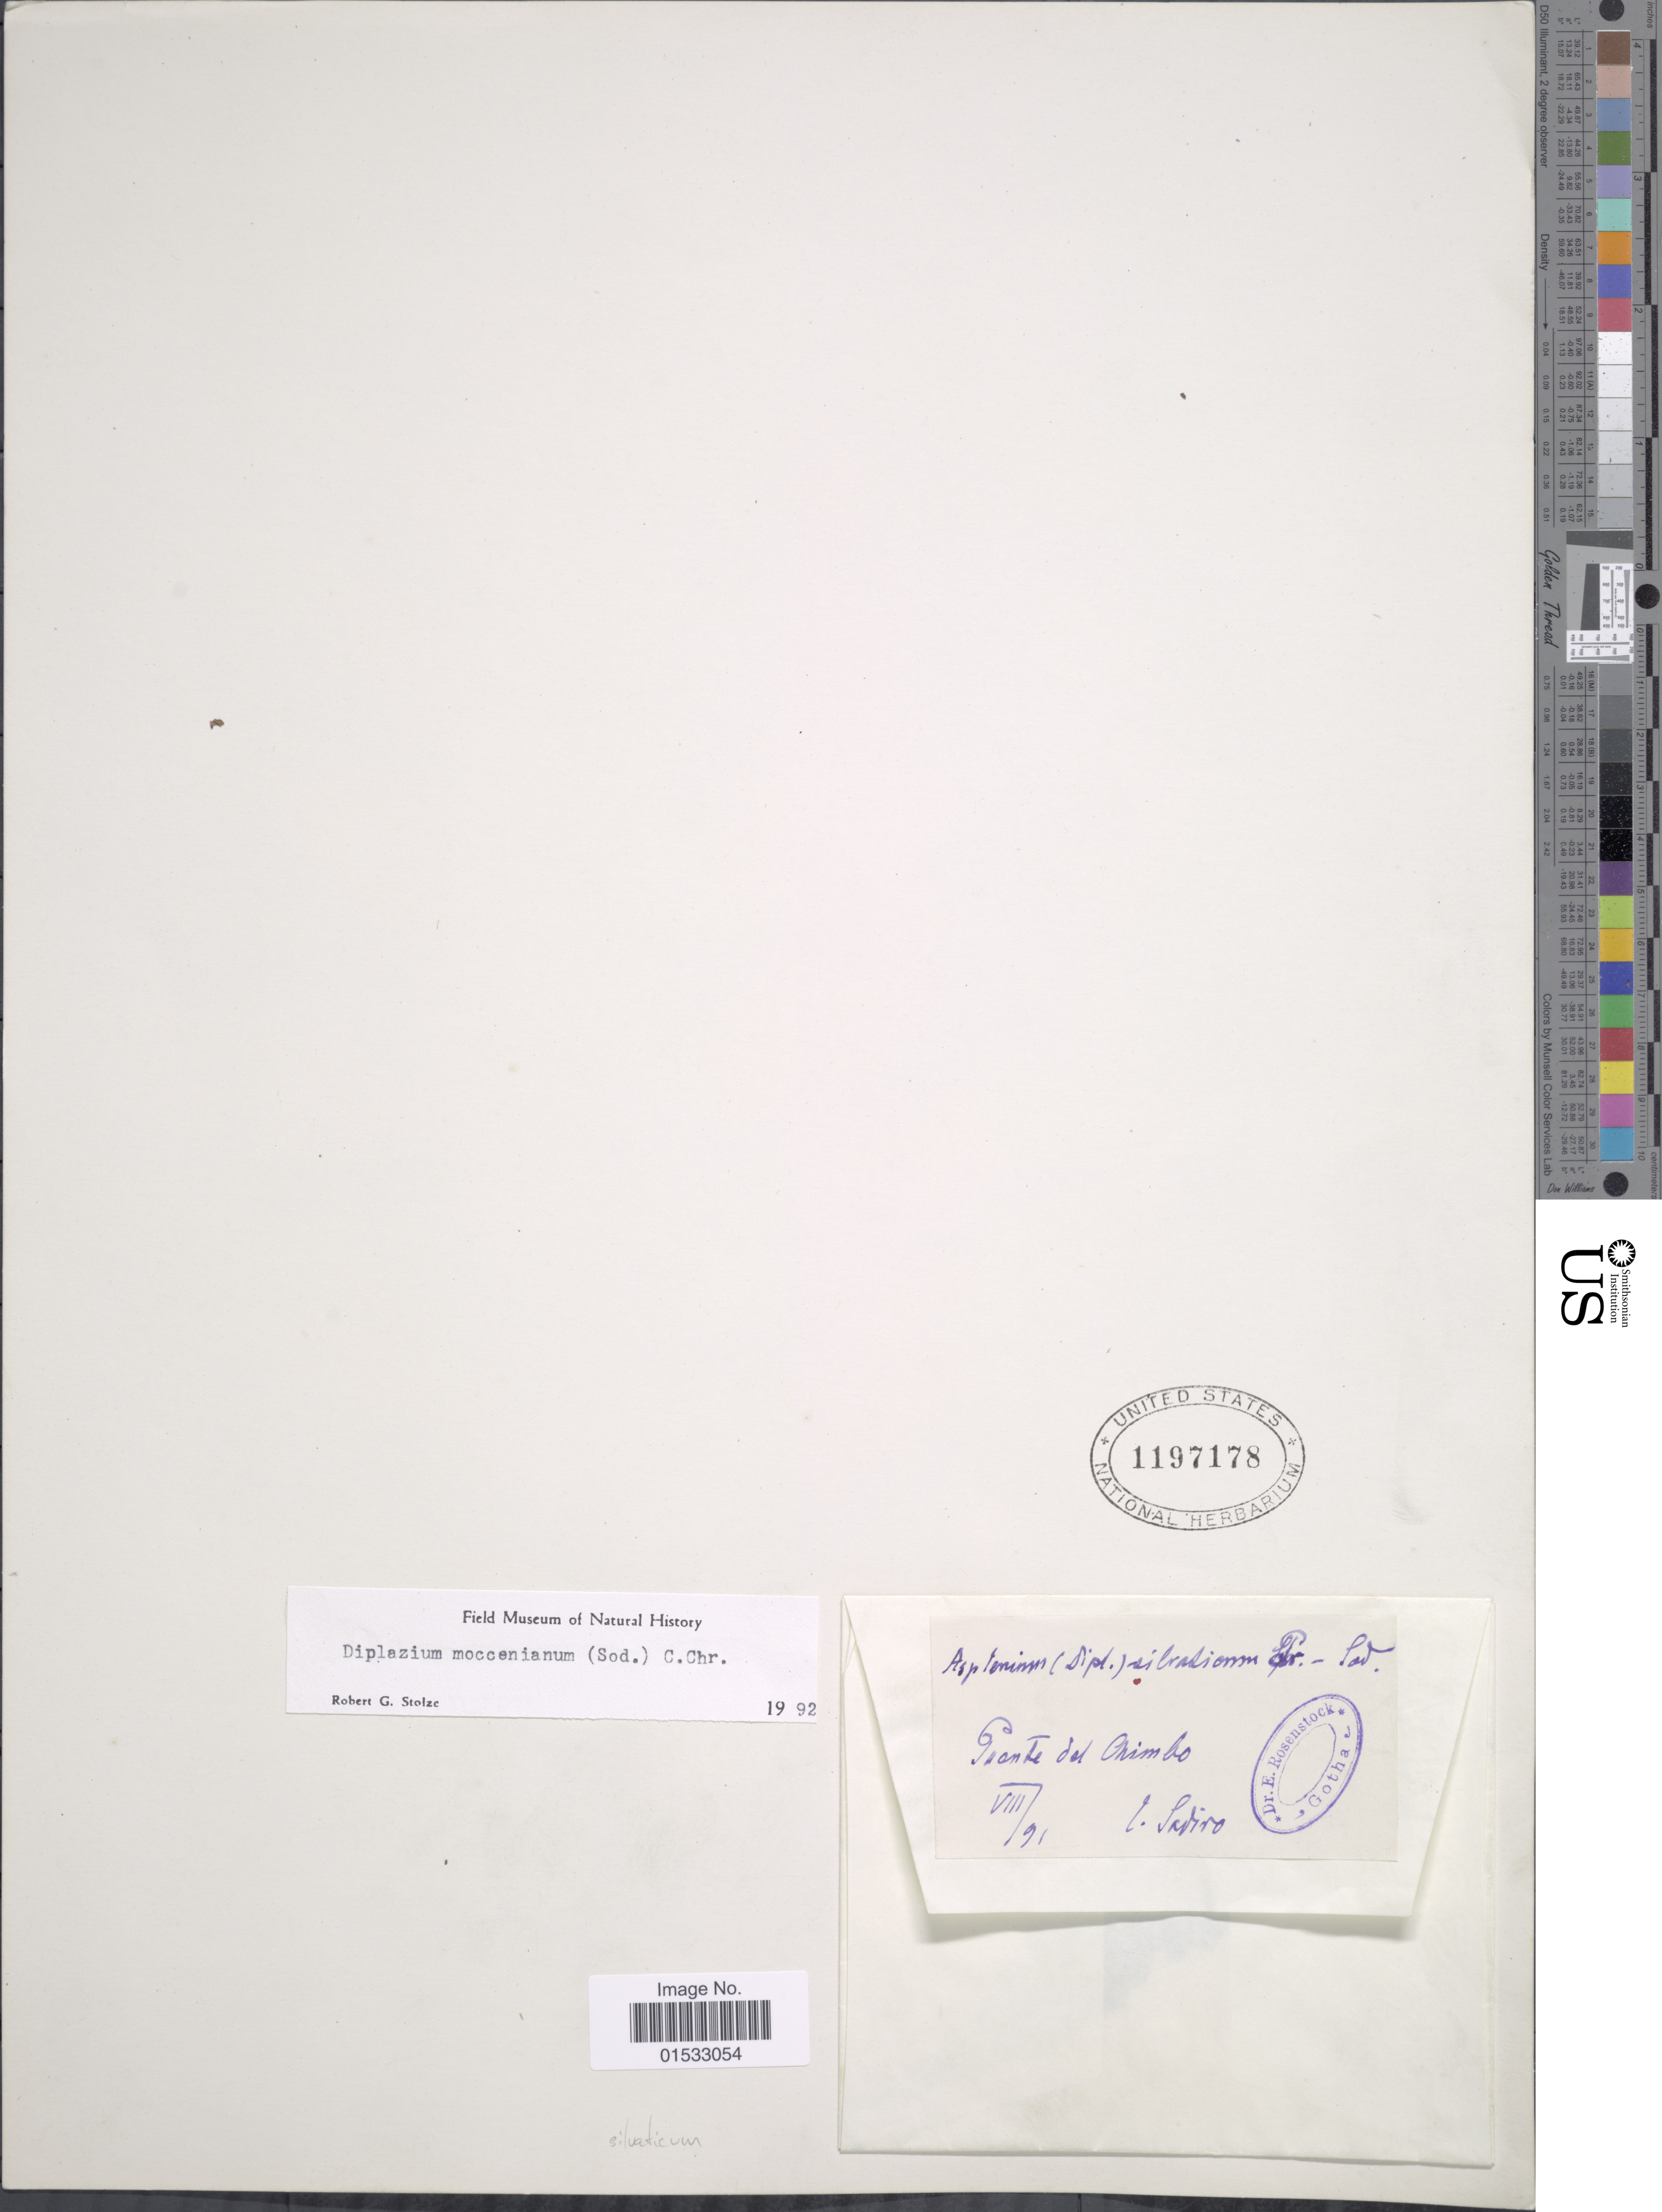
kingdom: Plantae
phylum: Tracheophyta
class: Polypodiopsida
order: Polypodiales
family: Athyriaceae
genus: Diplazium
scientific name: Diplazium moccennianum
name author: (Sodiro) C. Chr.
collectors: Sodiro, --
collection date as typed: Transcribed d/m/y: /8/91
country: Ecuador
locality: Grande del Orimbo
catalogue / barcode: US 1197178